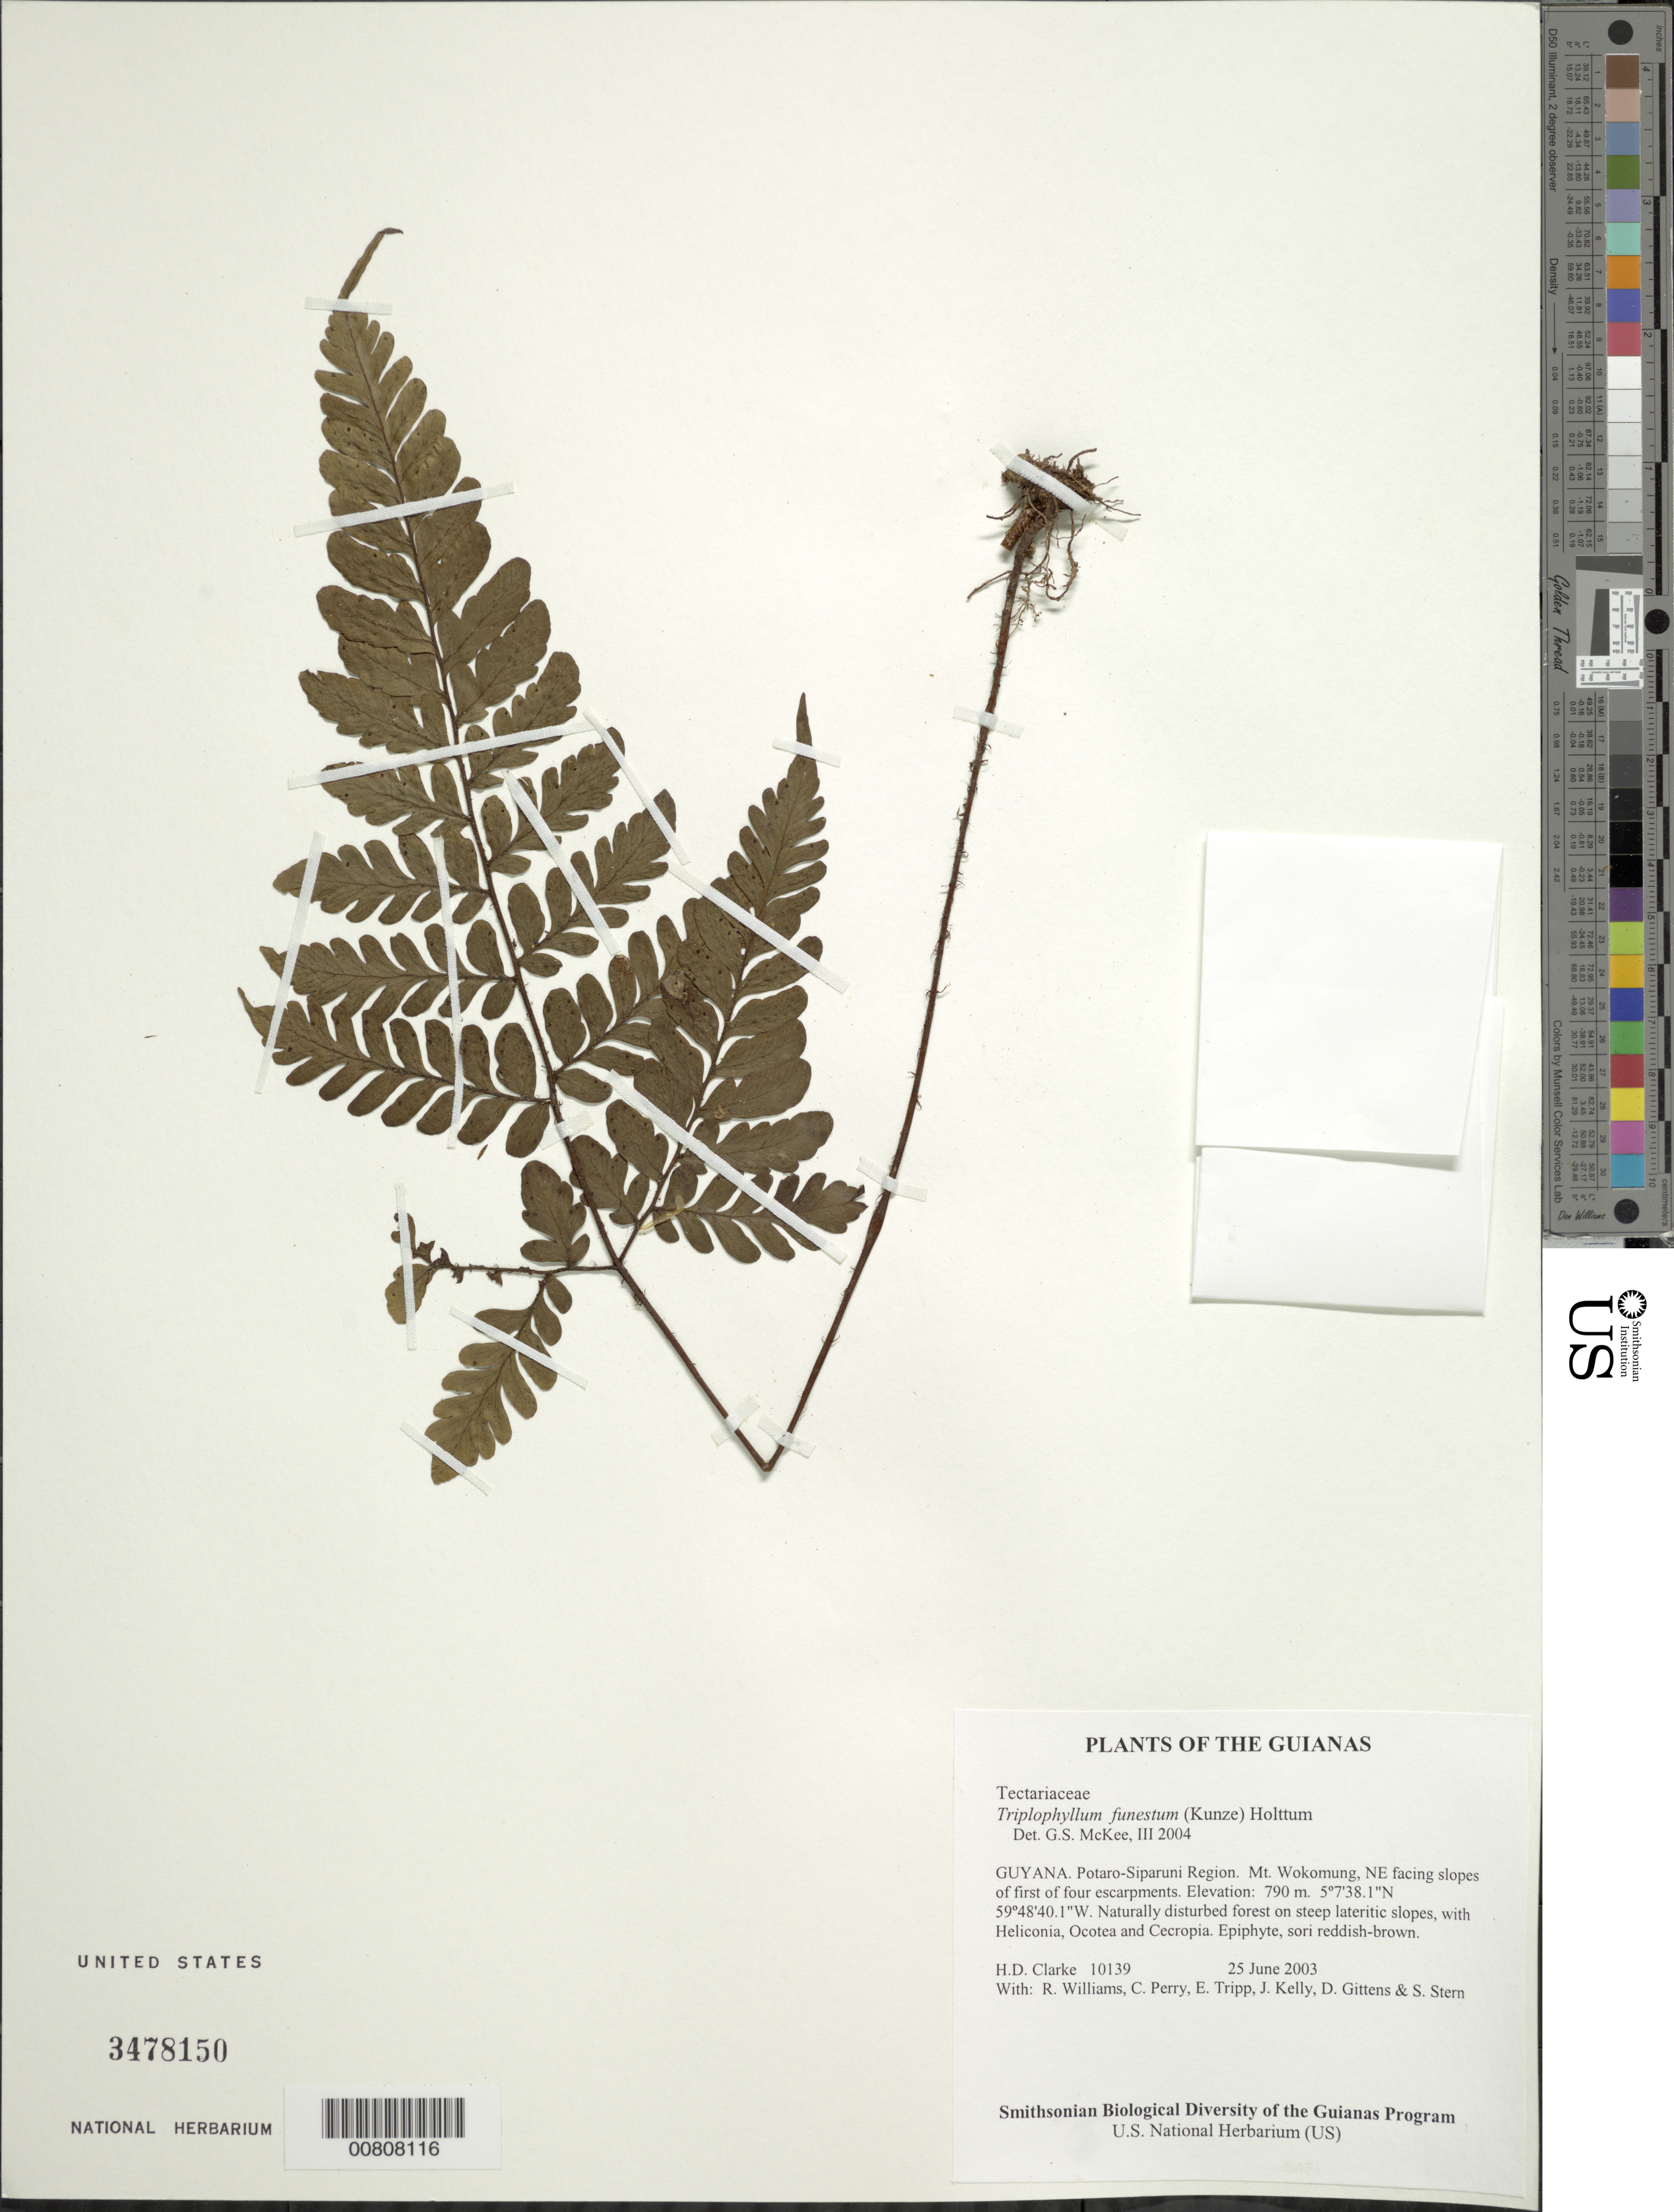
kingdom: Plantae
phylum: Tracheophyta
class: Polypodiopsida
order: Polypodiales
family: Tectariaceae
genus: Triplophyllum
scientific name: Triplophyllum funestum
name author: (Kunze) Holttum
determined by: McKee, G. S., (US), NMNH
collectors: H. D. Clarke, R. Williams, C. Perry, E. Tripp, J. Kelly, D. Gittens & S. R. Stern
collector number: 10139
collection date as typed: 25 June 2003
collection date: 2003-06-25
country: Guyana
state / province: Potaro-Siparuni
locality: Mt. Wokomung, NE facing slopes of first of four escarpments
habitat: Naturally disturbed forest on steep lateritic slopes, with Heliconia, Ocotea and Cecropia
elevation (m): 790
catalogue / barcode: US 3478150